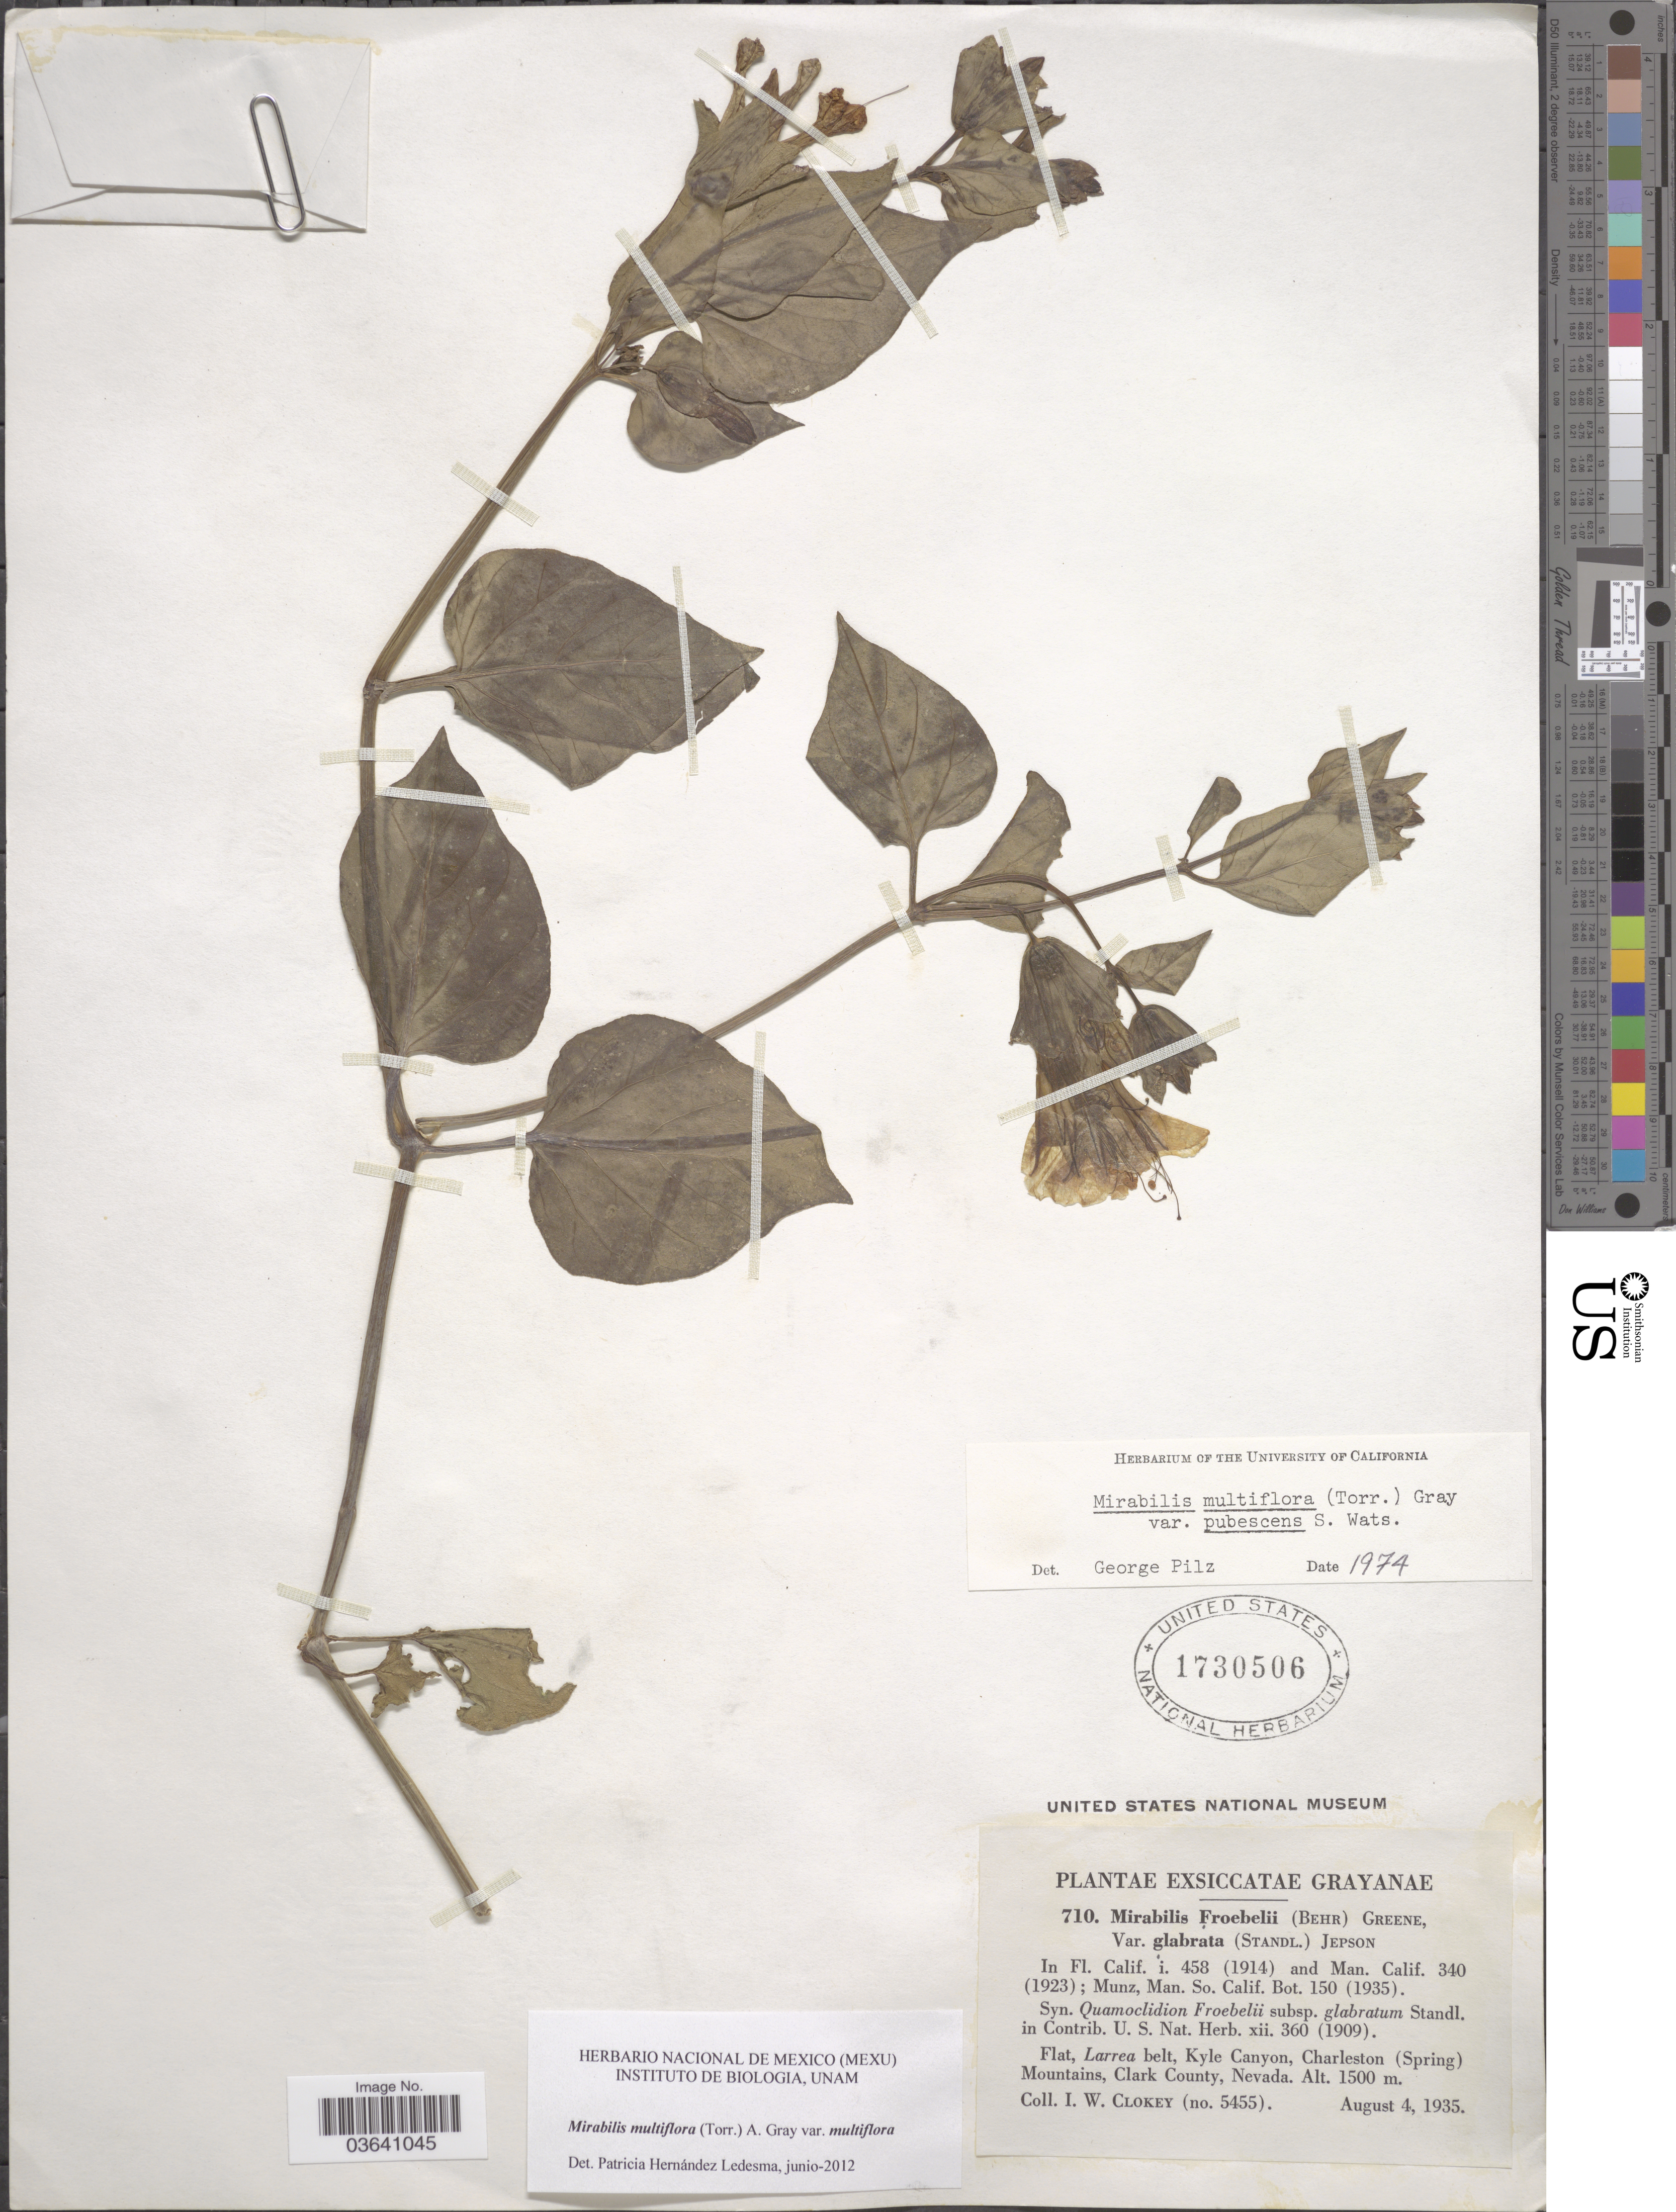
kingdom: Plantae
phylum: Tracheophyta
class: Magnoliopsida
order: Caryophyllales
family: Nyctaginaceae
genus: Mirabilis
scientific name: Mirabilis multiflora var. multiflora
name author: (Torr.) A. Gray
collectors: I. W. Clokey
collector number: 5455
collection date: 1935-08-04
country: United States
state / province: Nevada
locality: Kyle Canyon, Charleston (Spring) Mountains, Clark County.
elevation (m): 1500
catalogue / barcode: US 1730506